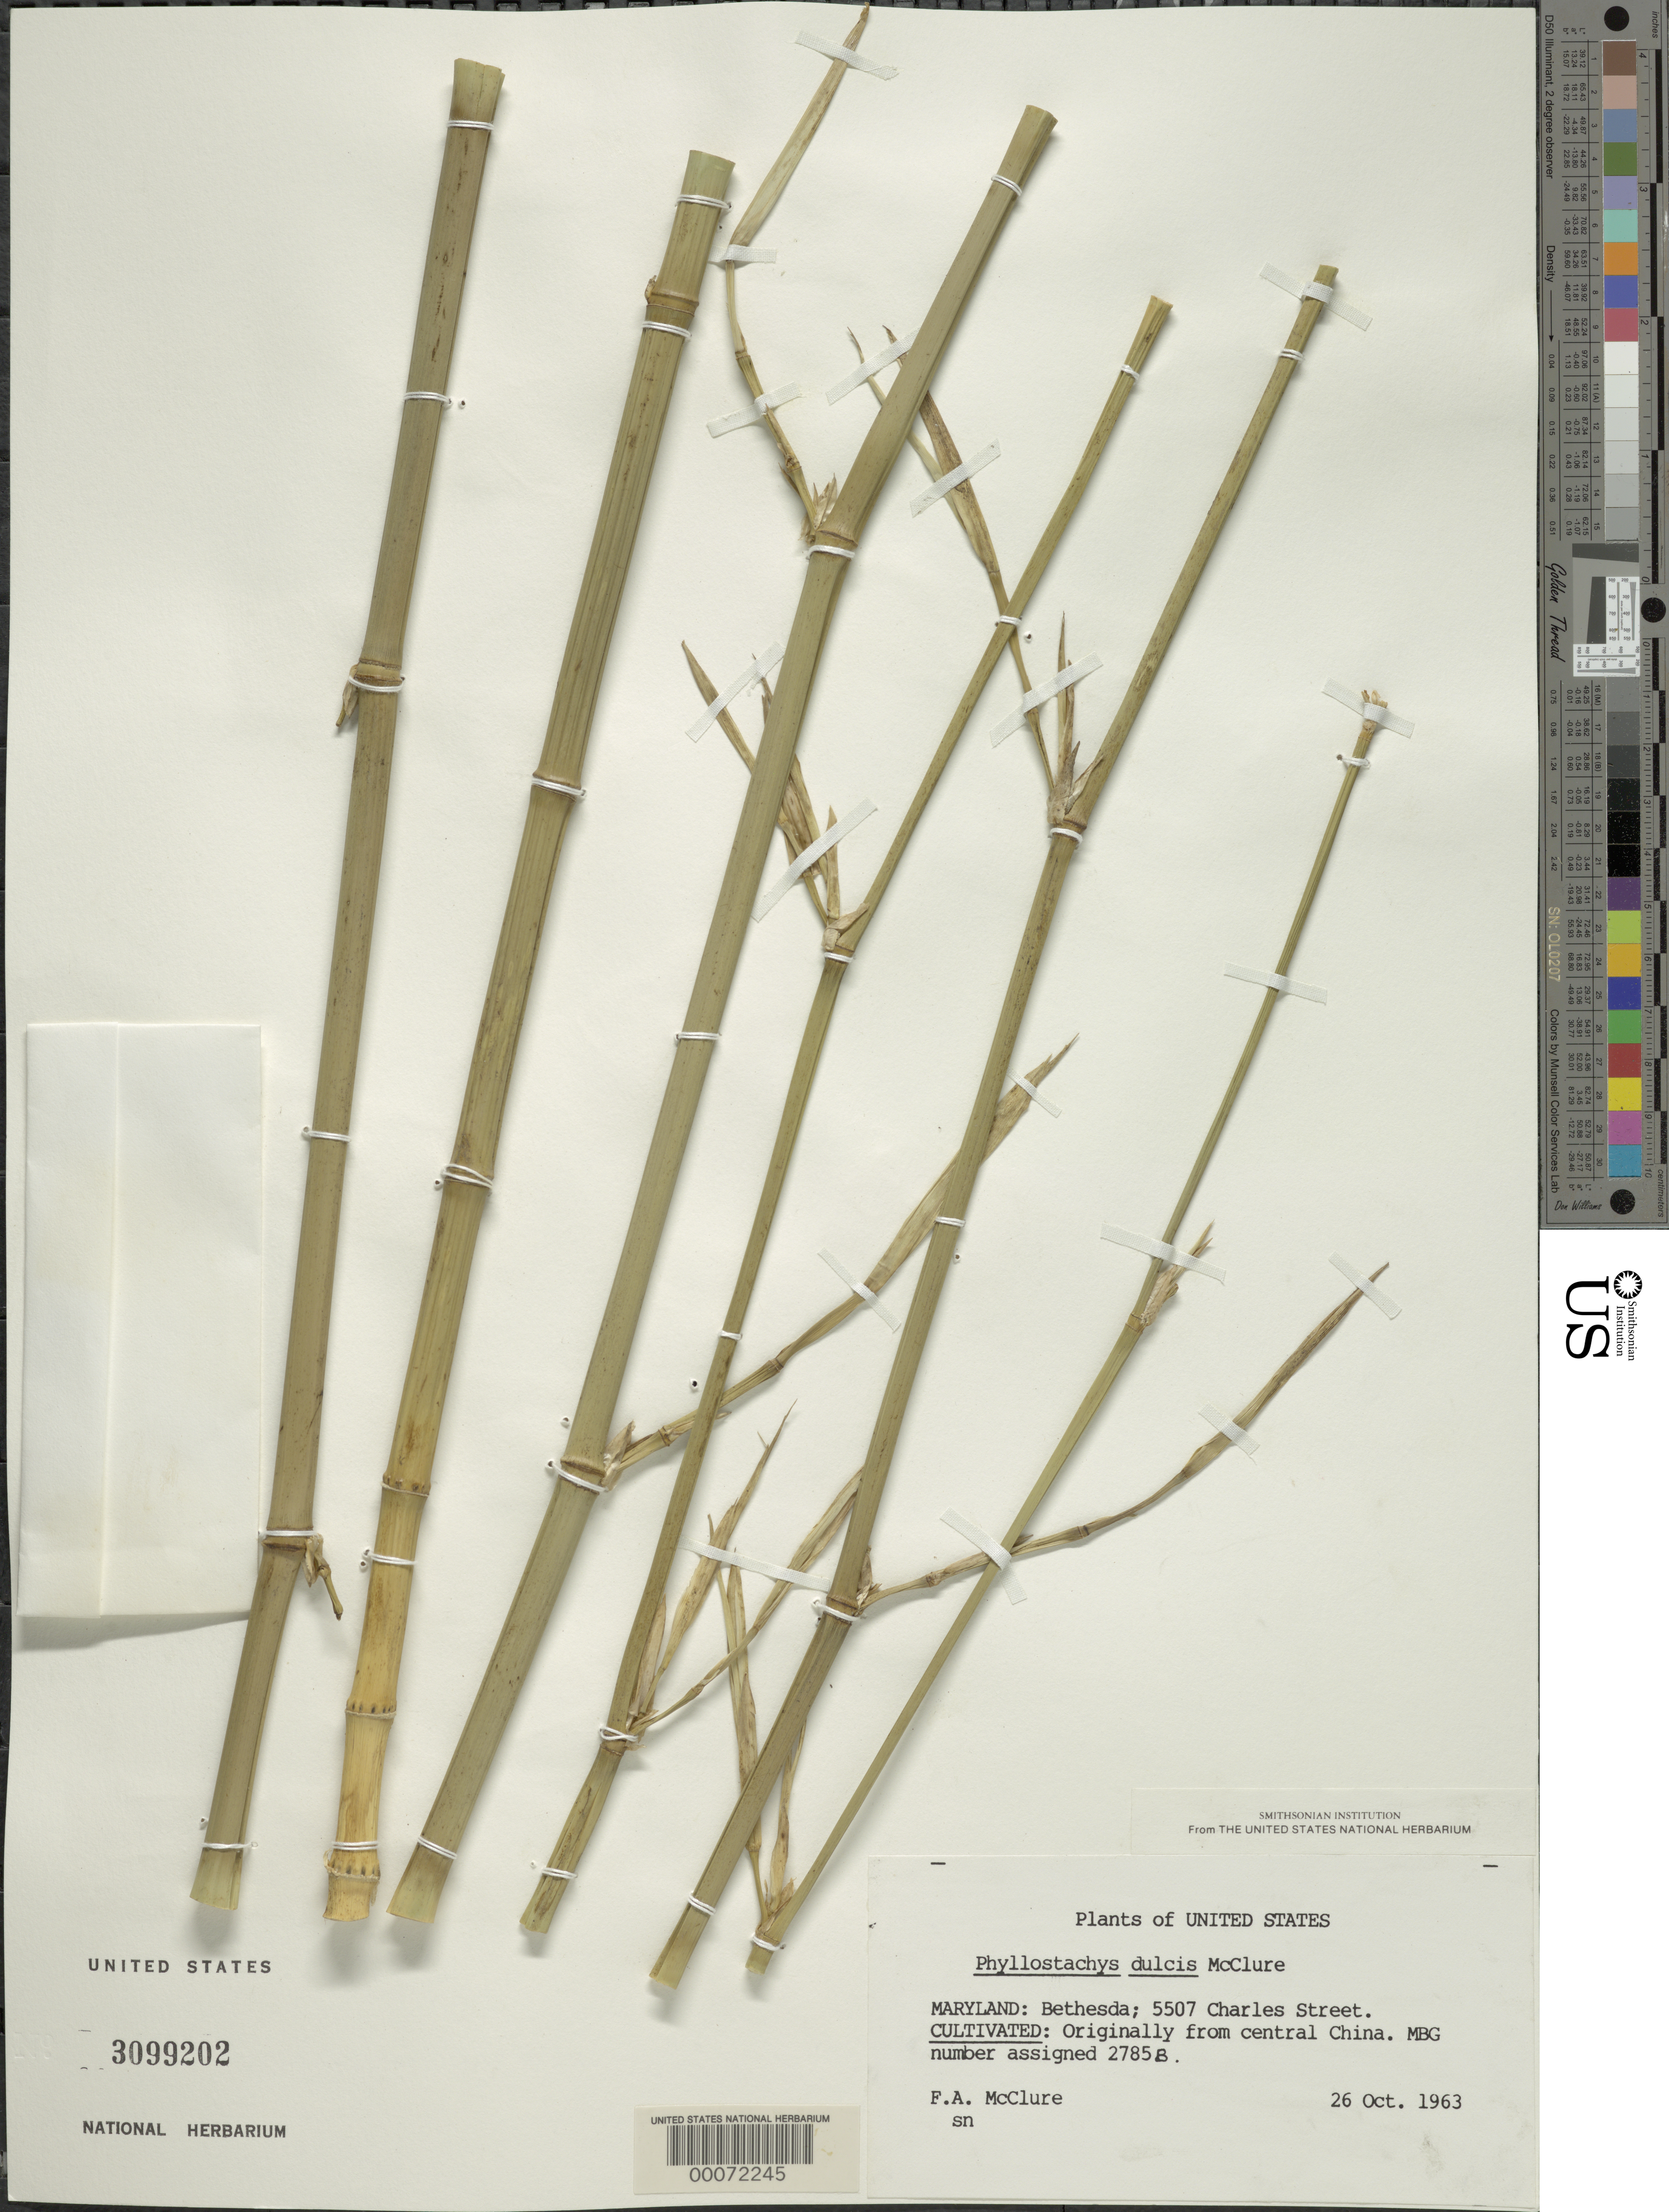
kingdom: Plantae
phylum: Tracheophyta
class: Liliopsida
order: Poales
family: Poaceae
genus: Phyllostachys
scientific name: Phyllostachys dulcis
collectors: F. A. McClure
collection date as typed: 26 Oct 1963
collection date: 1963-10-26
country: United States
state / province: Maryland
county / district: Montgomery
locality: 5507 Charles Street, Bethesda (McClure's garden)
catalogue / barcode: US 3099202